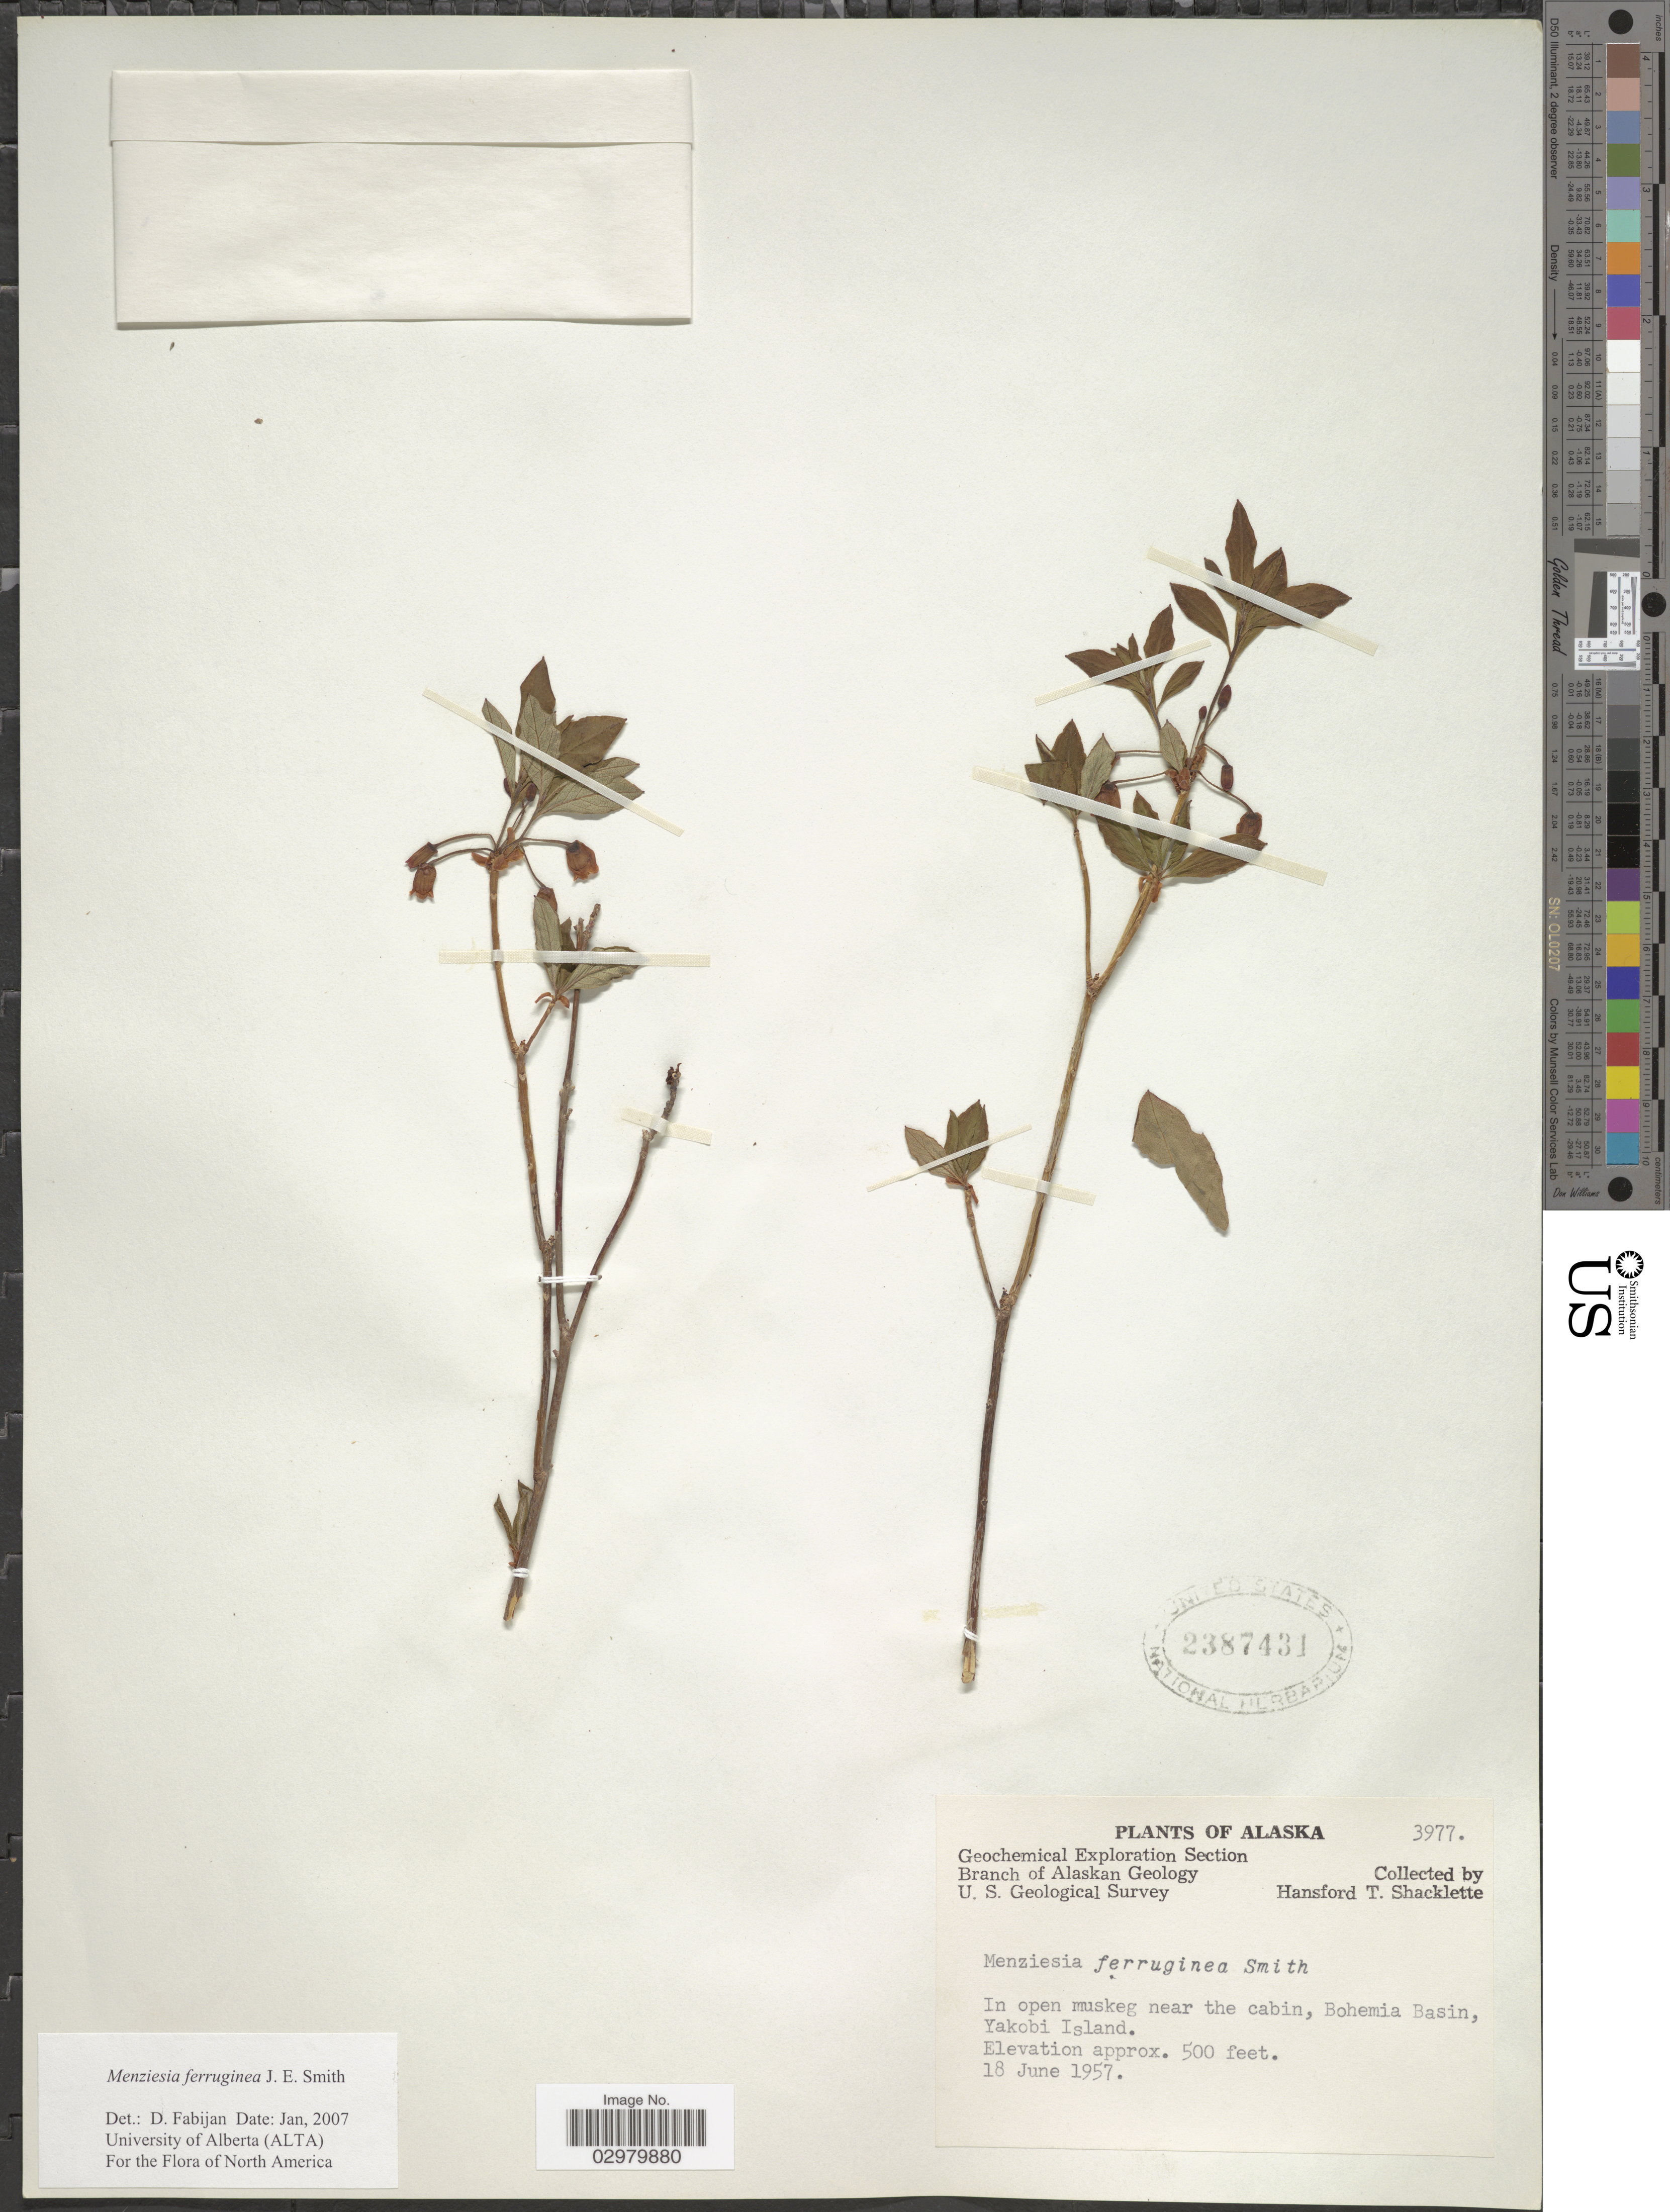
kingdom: Plantae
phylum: Tracheophyta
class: Magnoliopsida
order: Ericales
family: Ericaceae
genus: Menziesia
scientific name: Menziesia ferruginea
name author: Sm.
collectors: H. Shacklette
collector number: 3977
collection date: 1957-06-18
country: United States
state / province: Alaska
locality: In open muskeg near the cabin, Bohemia Basin, Yakobi Island.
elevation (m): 152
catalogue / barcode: US 2387431